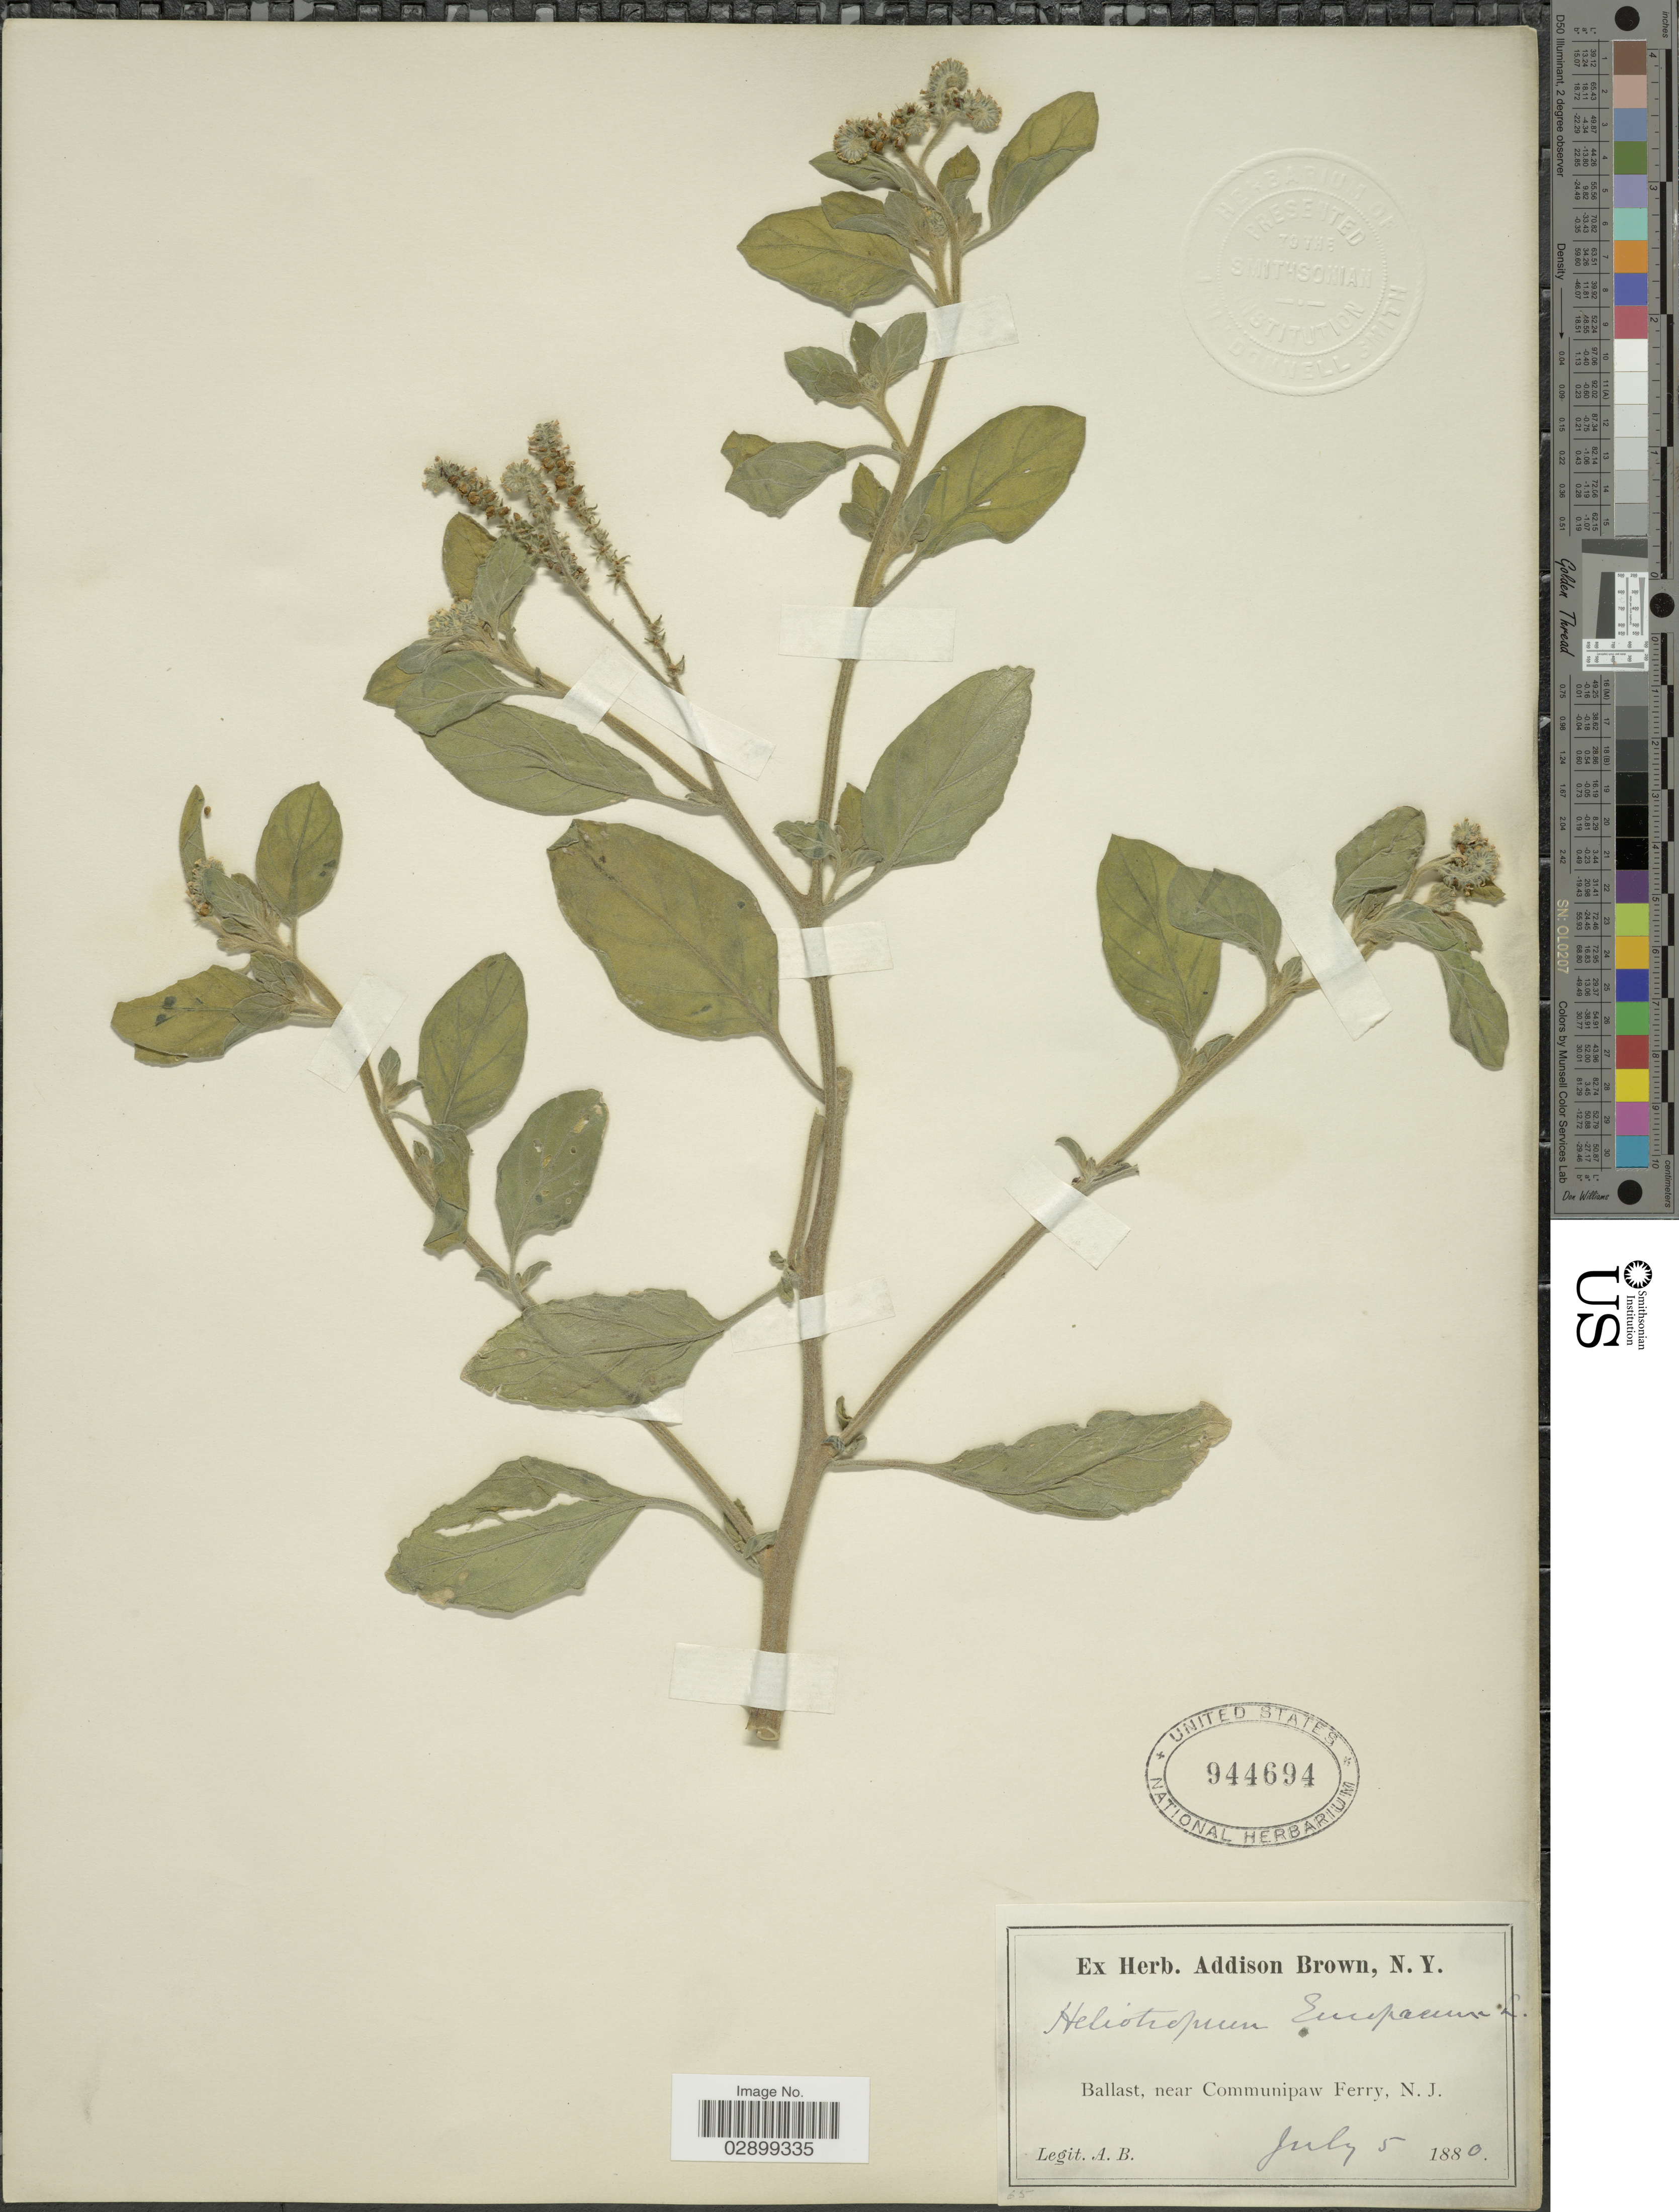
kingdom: Plantae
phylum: Tracheophyta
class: Magnoliopsida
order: Boraginales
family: Heliotropiaceae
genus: Heliotropium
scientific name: Heliotropium europaeum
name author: L.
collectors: A. Brown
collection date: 1880-07-05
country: United States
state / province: New Jersey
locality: Ballast, near Communipaw Ferry, N. J.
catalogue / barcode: US 944694